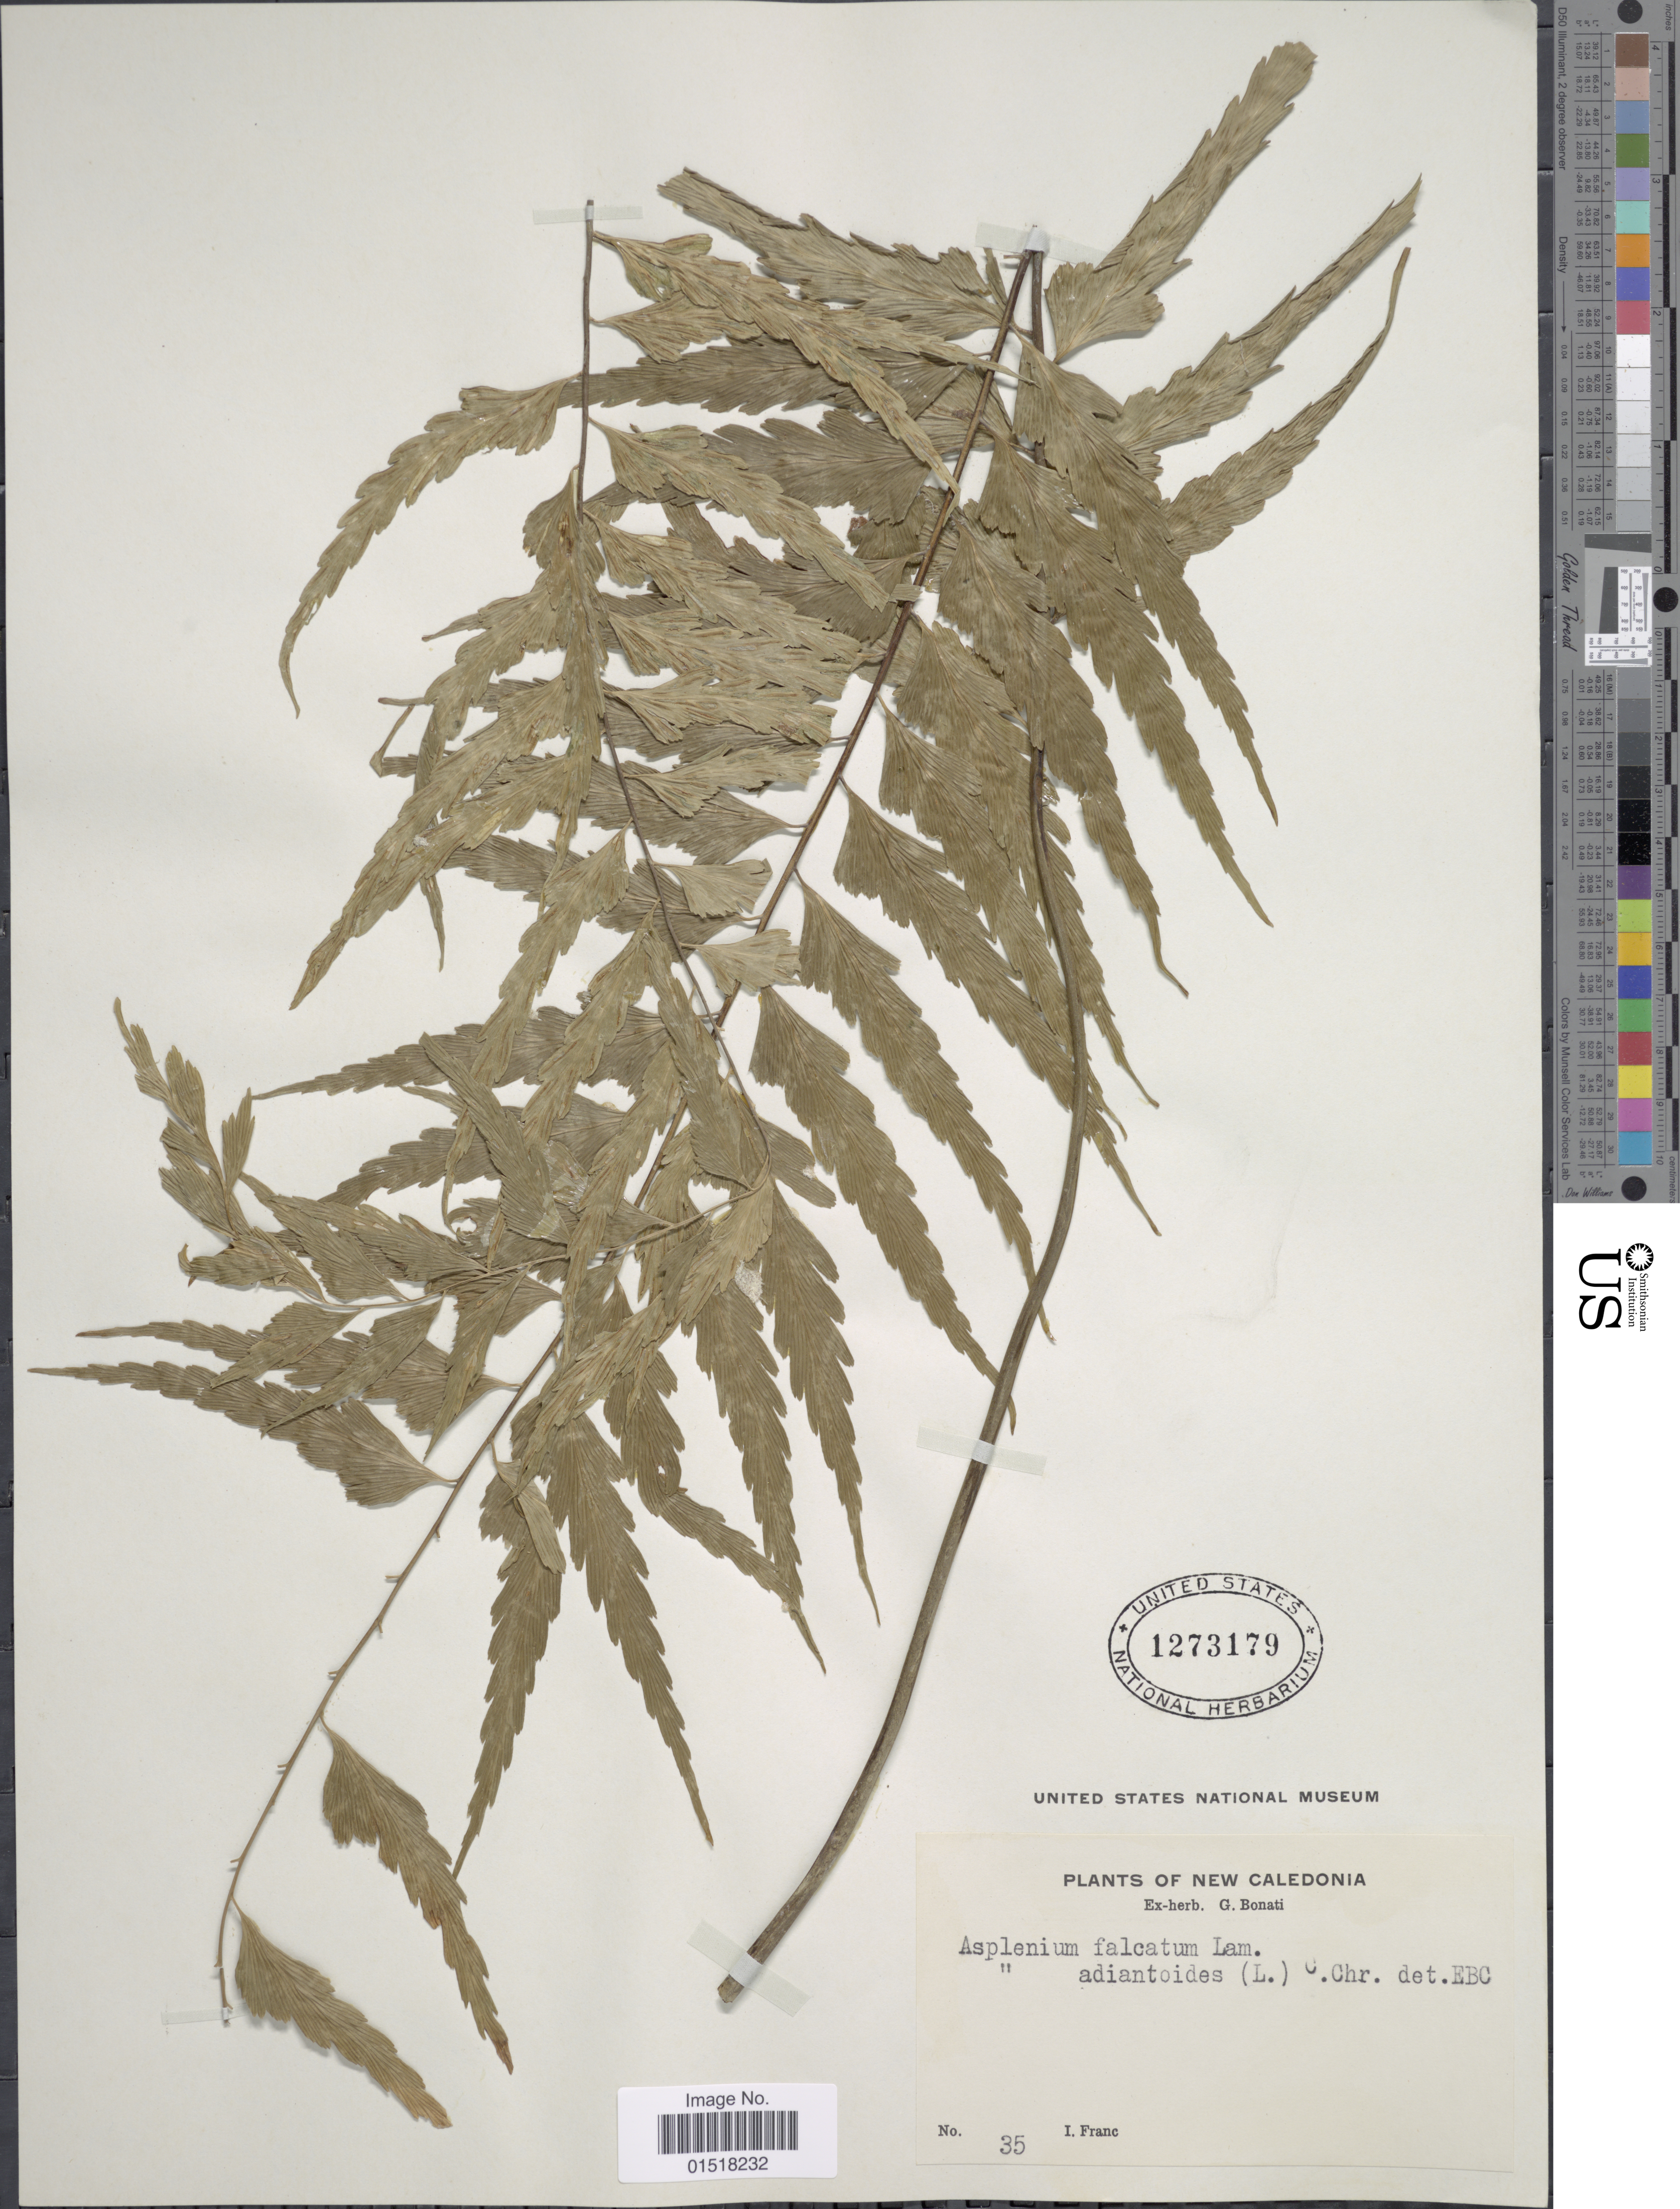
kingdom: Plantae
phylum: Tracheophyta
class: Polypodiopsida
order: Polypodiales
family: Aspleniaceae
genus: Asplenium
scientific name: Asplenium polyodon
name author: G. Forst.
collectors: I. Franc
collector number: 35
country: New Caledonia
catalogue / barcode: US 1273179